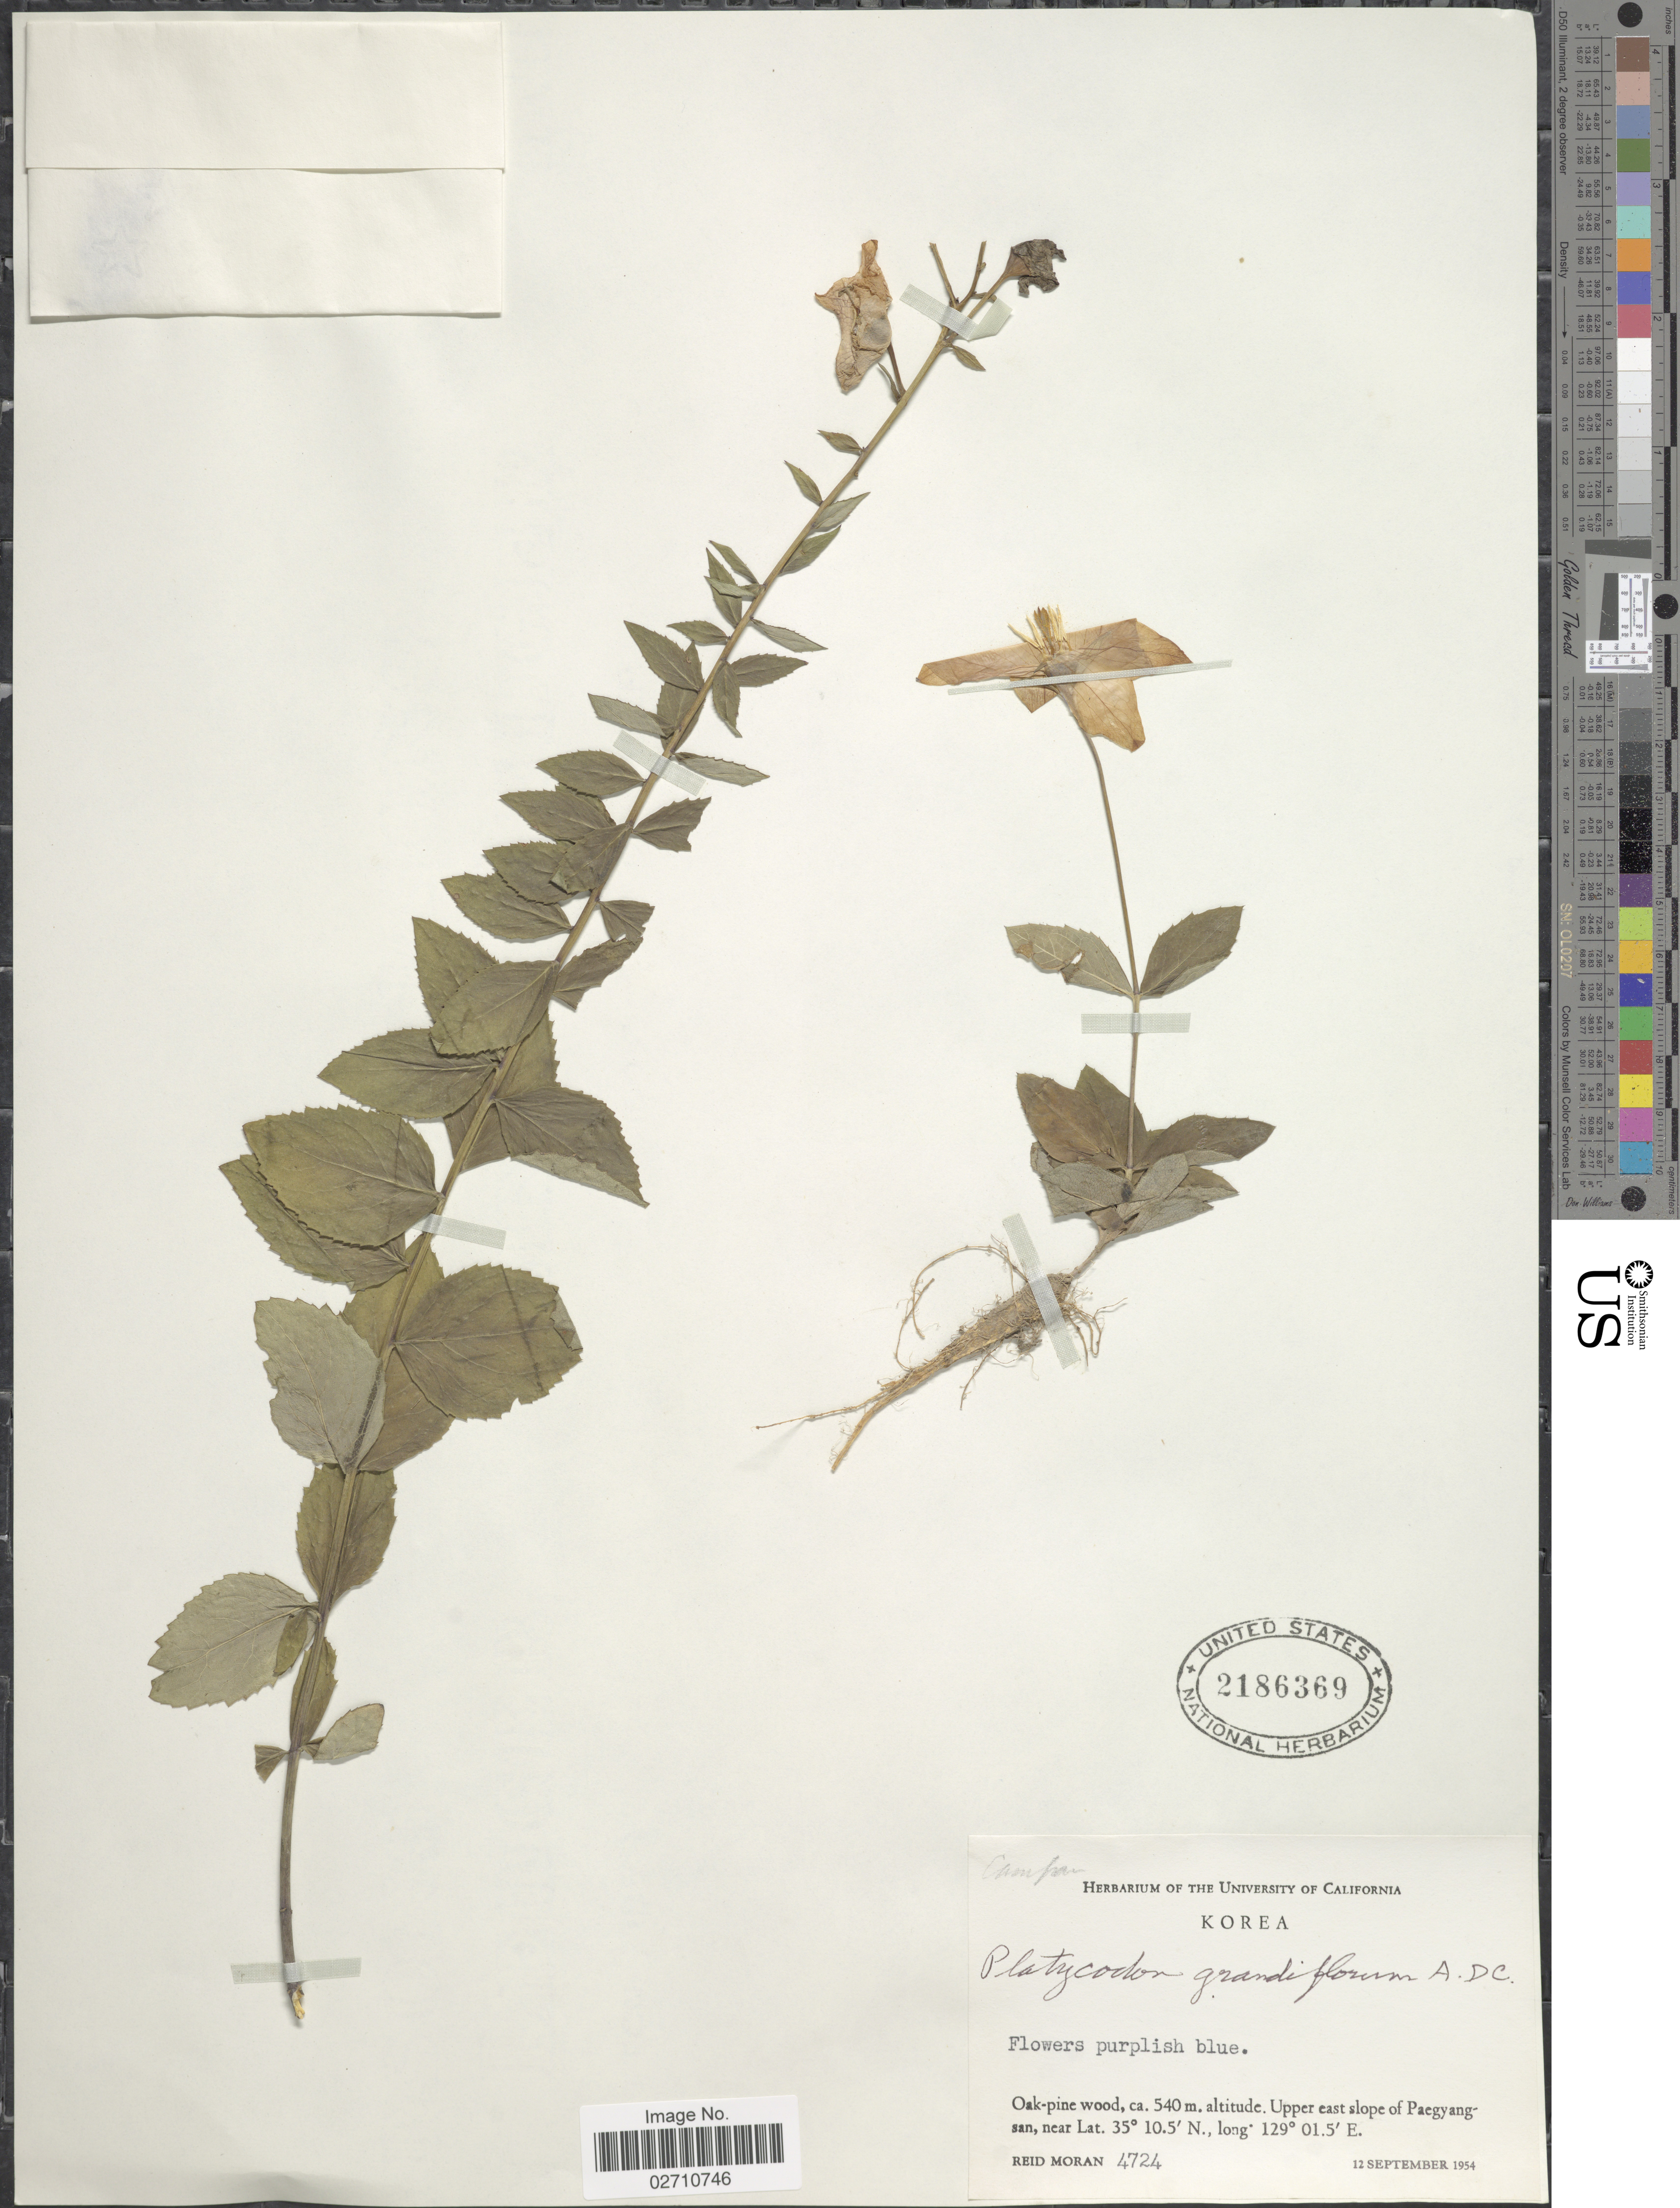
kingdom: Plantae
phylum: Tracheophyta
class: Magnoliopsida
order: Asterales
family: Campanulaceae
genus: Platycodon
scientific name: Platycodon grandiflorus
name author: (Jacq.) A. DC.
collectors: R. V. Moran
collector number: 4724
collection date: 1954-09-12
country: South Korea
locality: Upper east slope of Paegyangsan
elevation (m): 540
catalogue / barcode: US 2186369